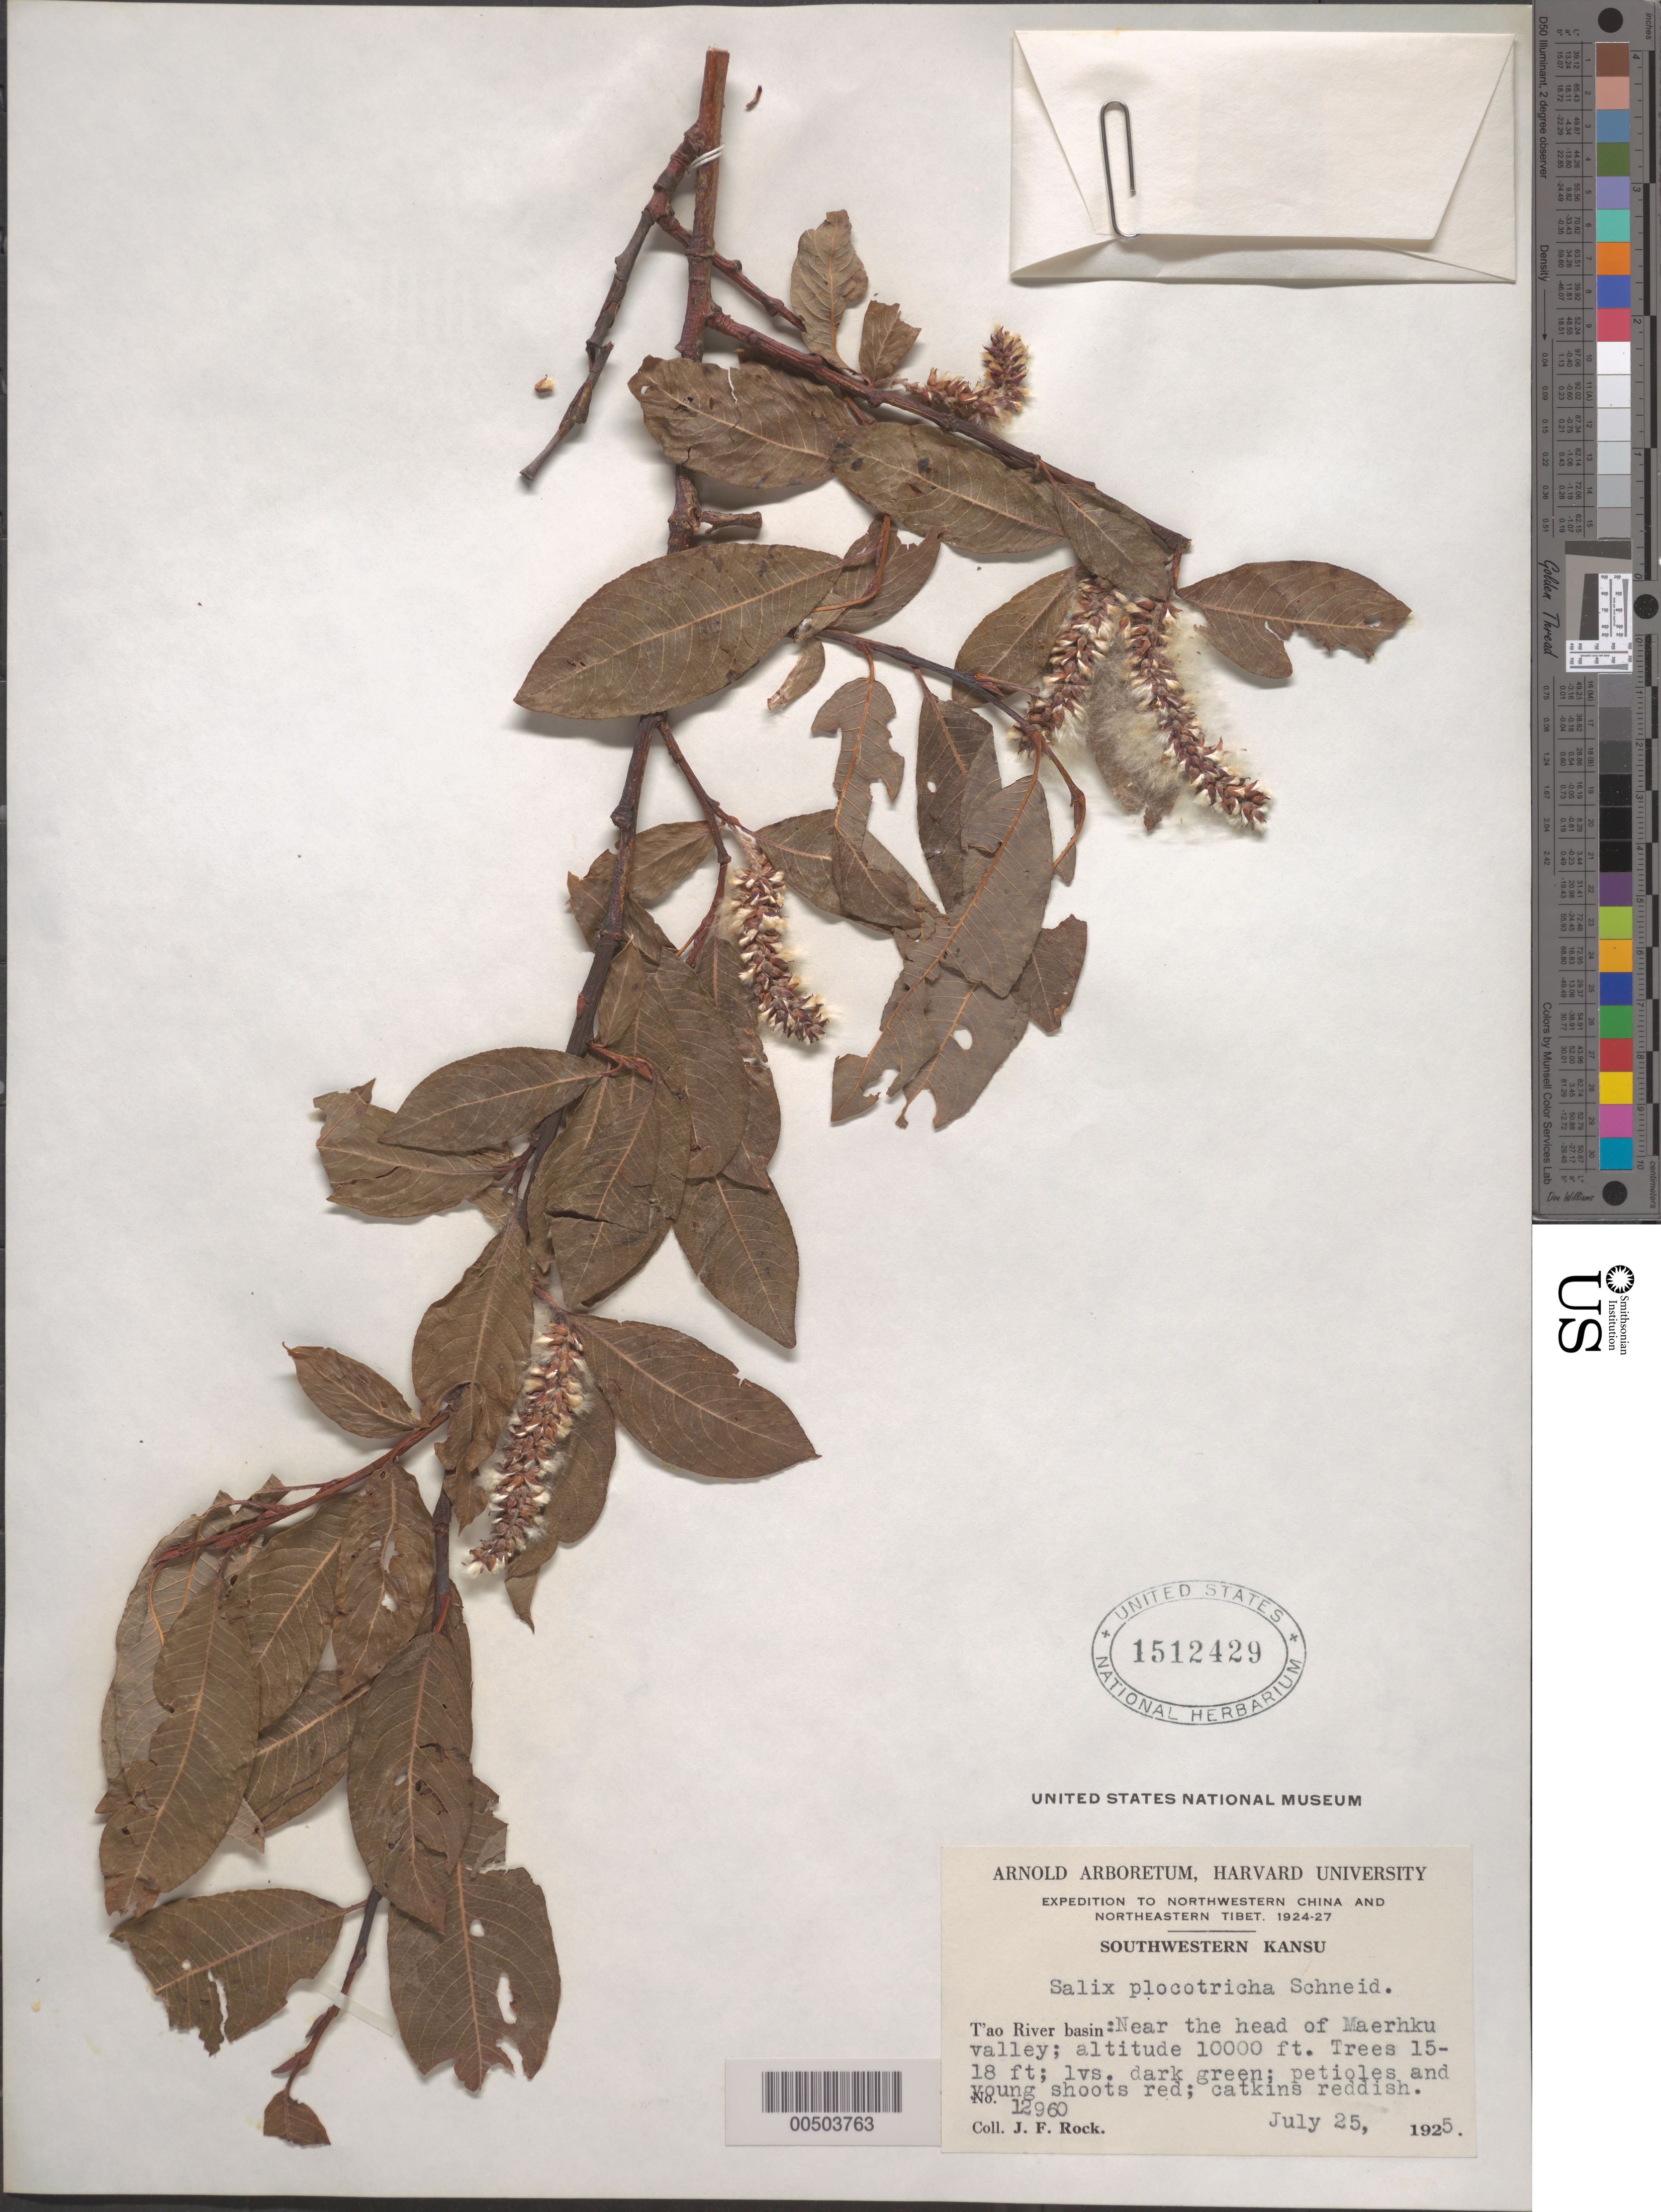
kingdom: Plantae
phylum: Tracheophyta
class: Magnoliopsida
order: Malpighiales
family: Salicaceae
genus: Salix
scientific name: Salix plocotricha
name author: C.K. Schneid. in Sarg.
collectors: J. F. Rock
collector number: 12960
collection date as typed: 25 Jul 1925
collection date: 1925-07-25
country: China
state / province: Gansu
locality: Tao River basin: Near the head of Maerhku valley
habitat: Trees 15-18 ft; lvs. dark green; petioles and young shoots red; catkins reddish.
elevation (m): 3048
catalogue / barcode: US 1512429